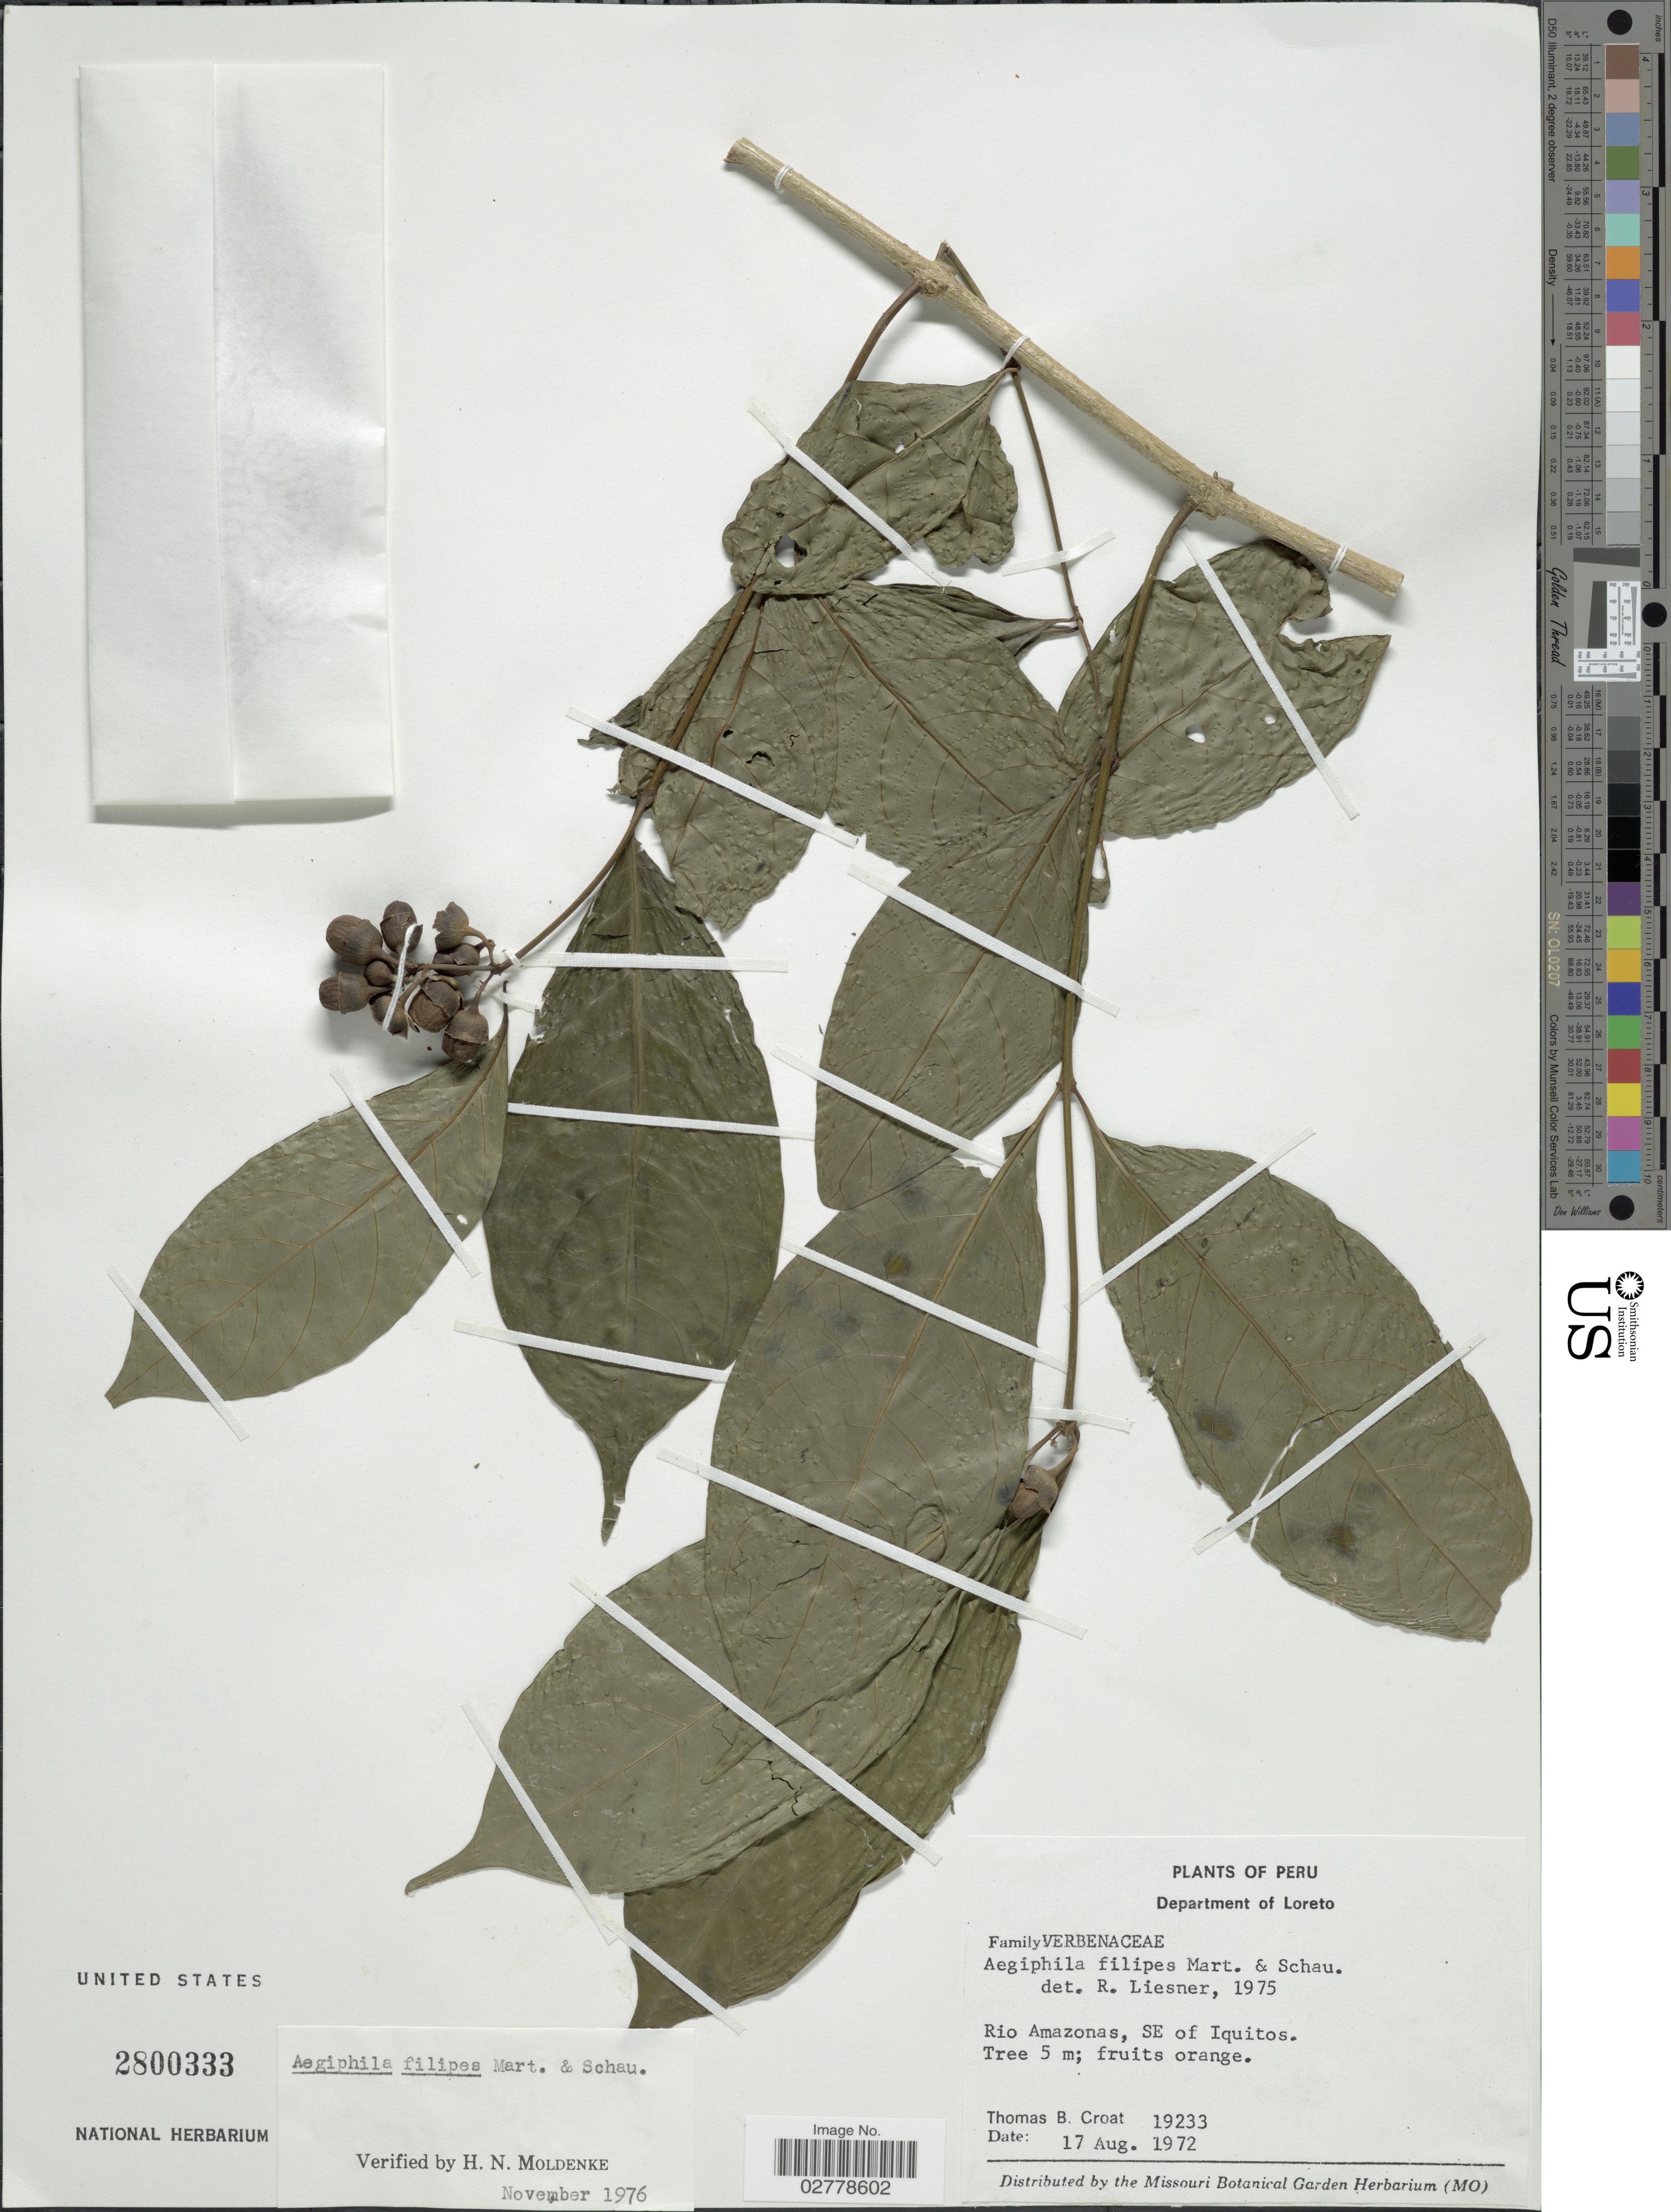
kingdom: Plantae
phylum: Tracheophyta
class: Magnoliopsida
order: Lamiales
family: Lamiaceae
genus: Aegiphila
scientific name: Aegiphila filipes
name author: Mart. & Schauer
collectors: T. B. Croat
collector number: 19233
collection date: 1972-08-17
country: Peru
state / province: Loreto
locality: Department of Loreto. Rio Amazonas, SE of Iquitos.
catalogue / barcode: US 2800333